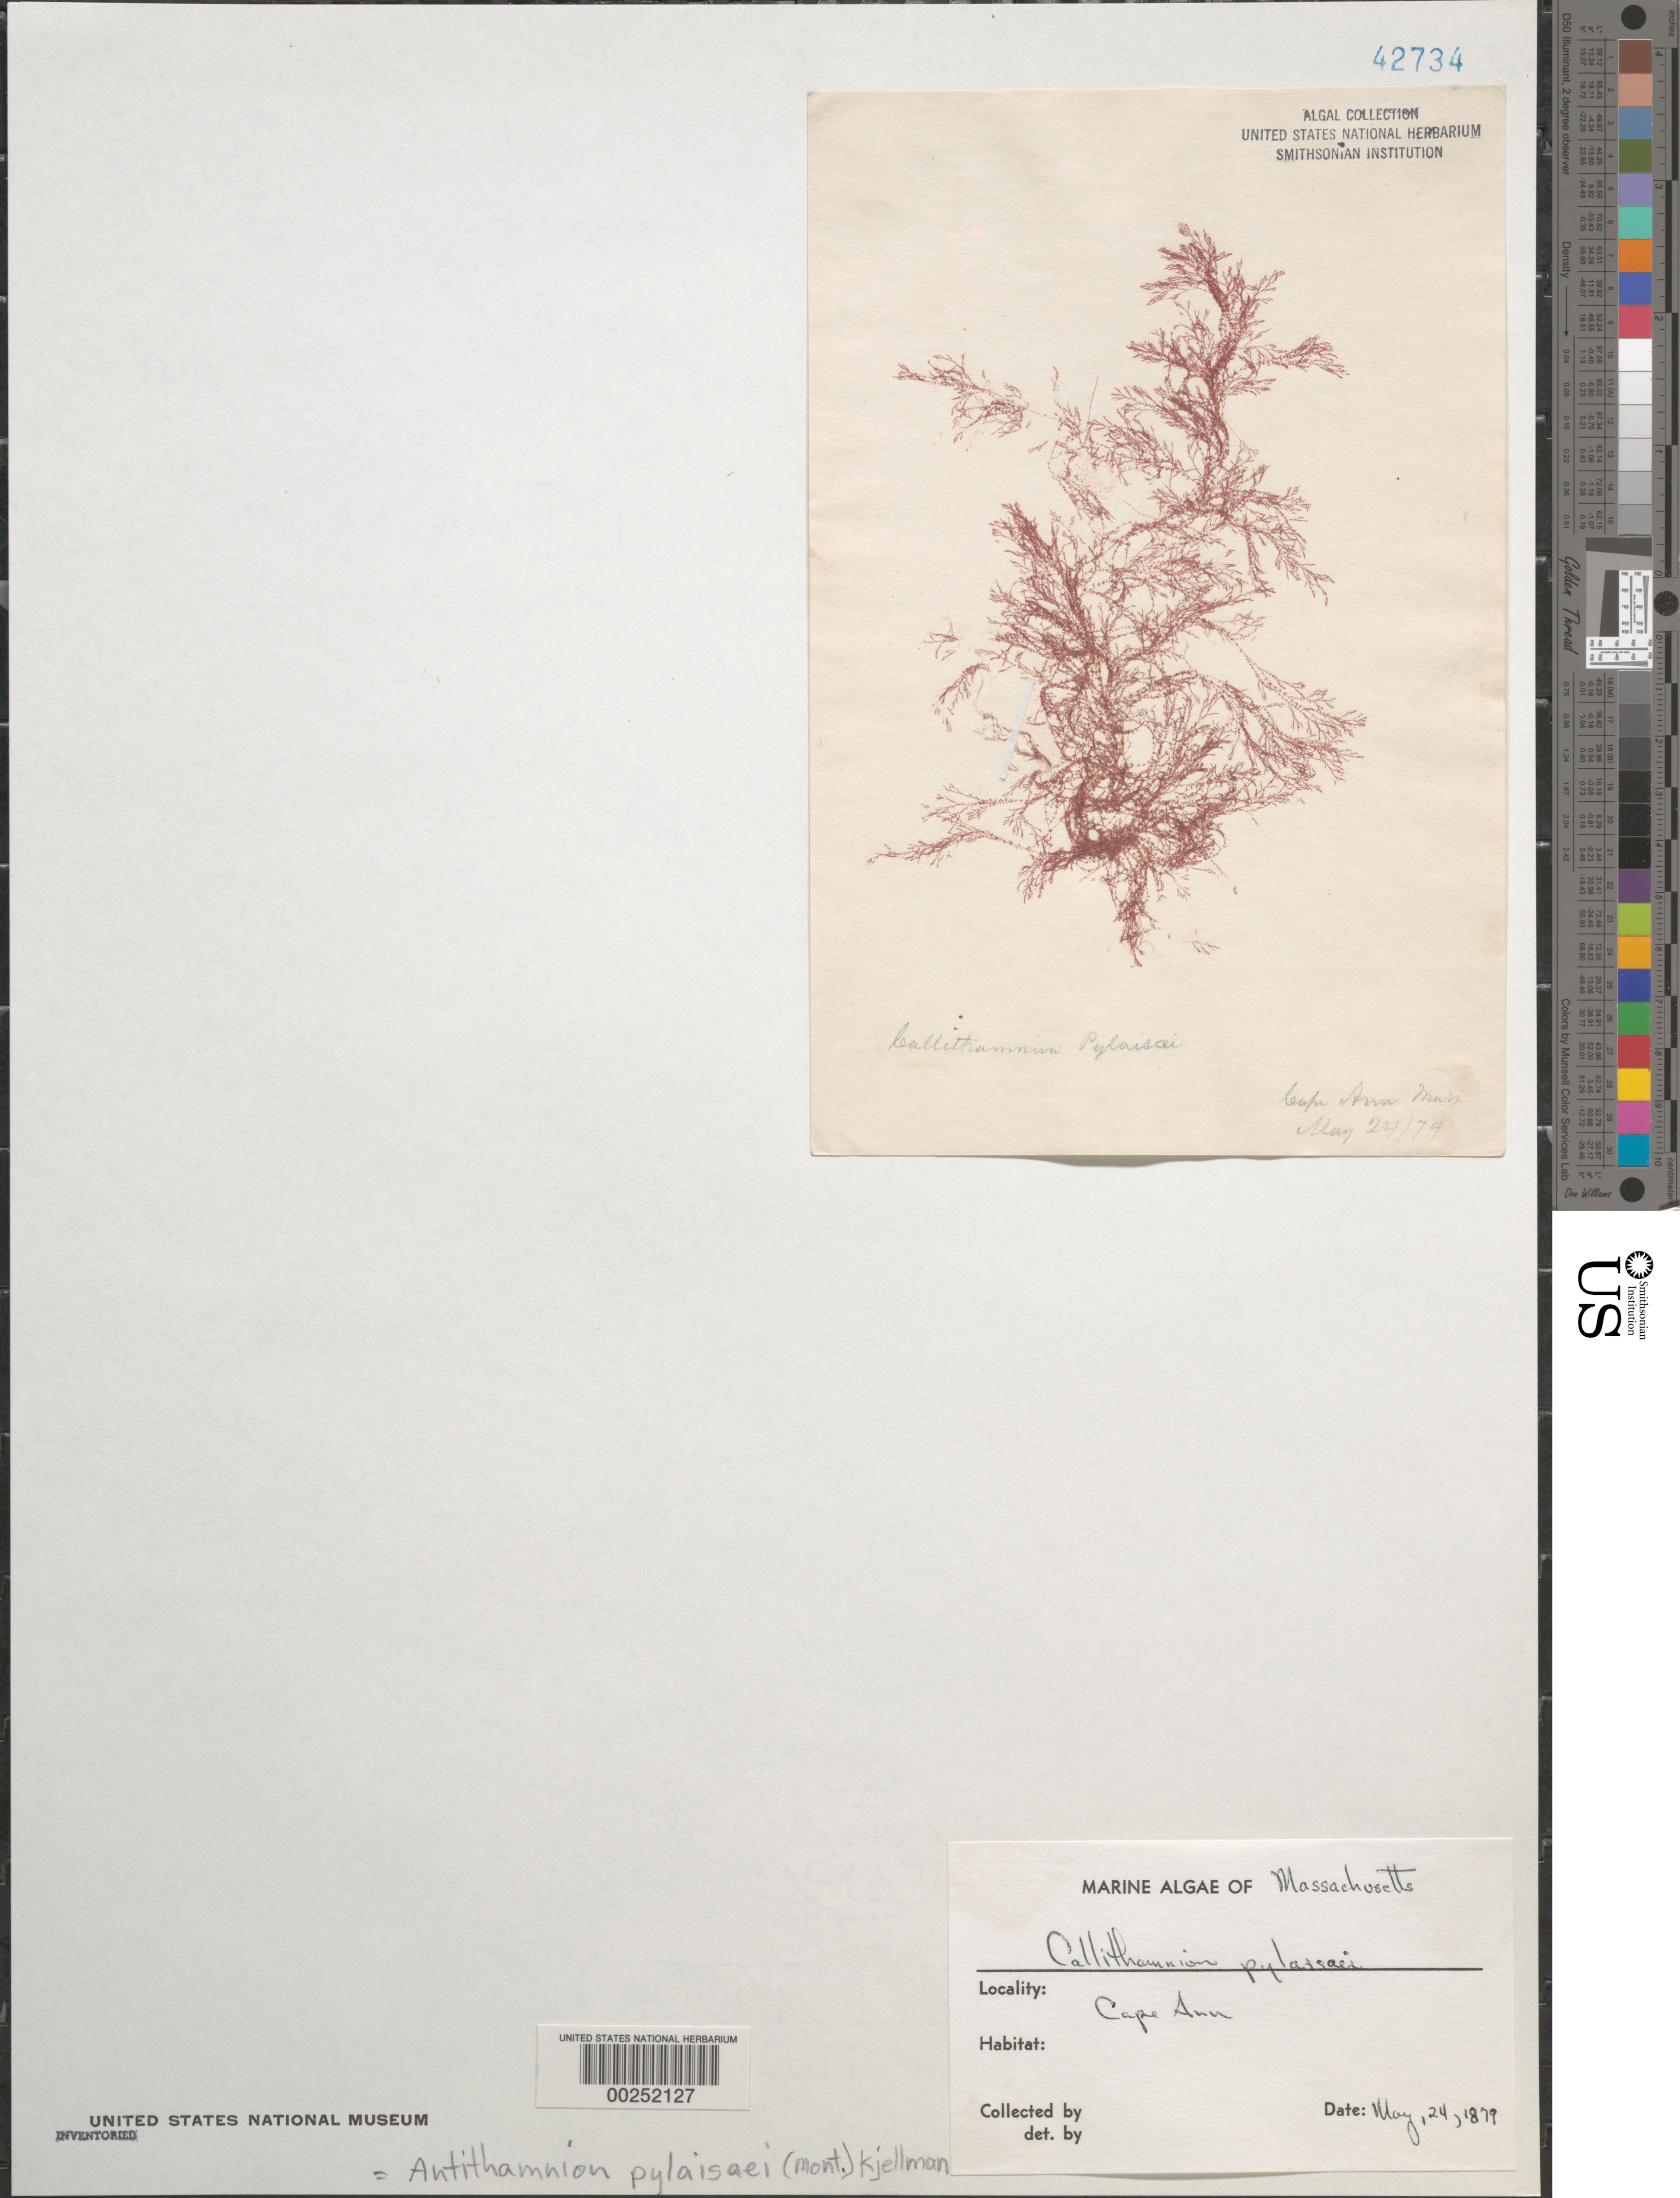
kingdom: Plantae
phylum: Rhodophyta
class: Florideophyceae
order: Ceramiales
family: Ceramiaceae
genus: Scagelia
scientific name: Scagelia pylaisaei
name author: (Montagne) M.J. Wynne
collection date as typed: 24 May 1879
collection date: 1879-05-24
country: United States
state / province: Massachusetts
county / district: Essex County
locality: Cape Ann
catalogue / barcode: US 42734